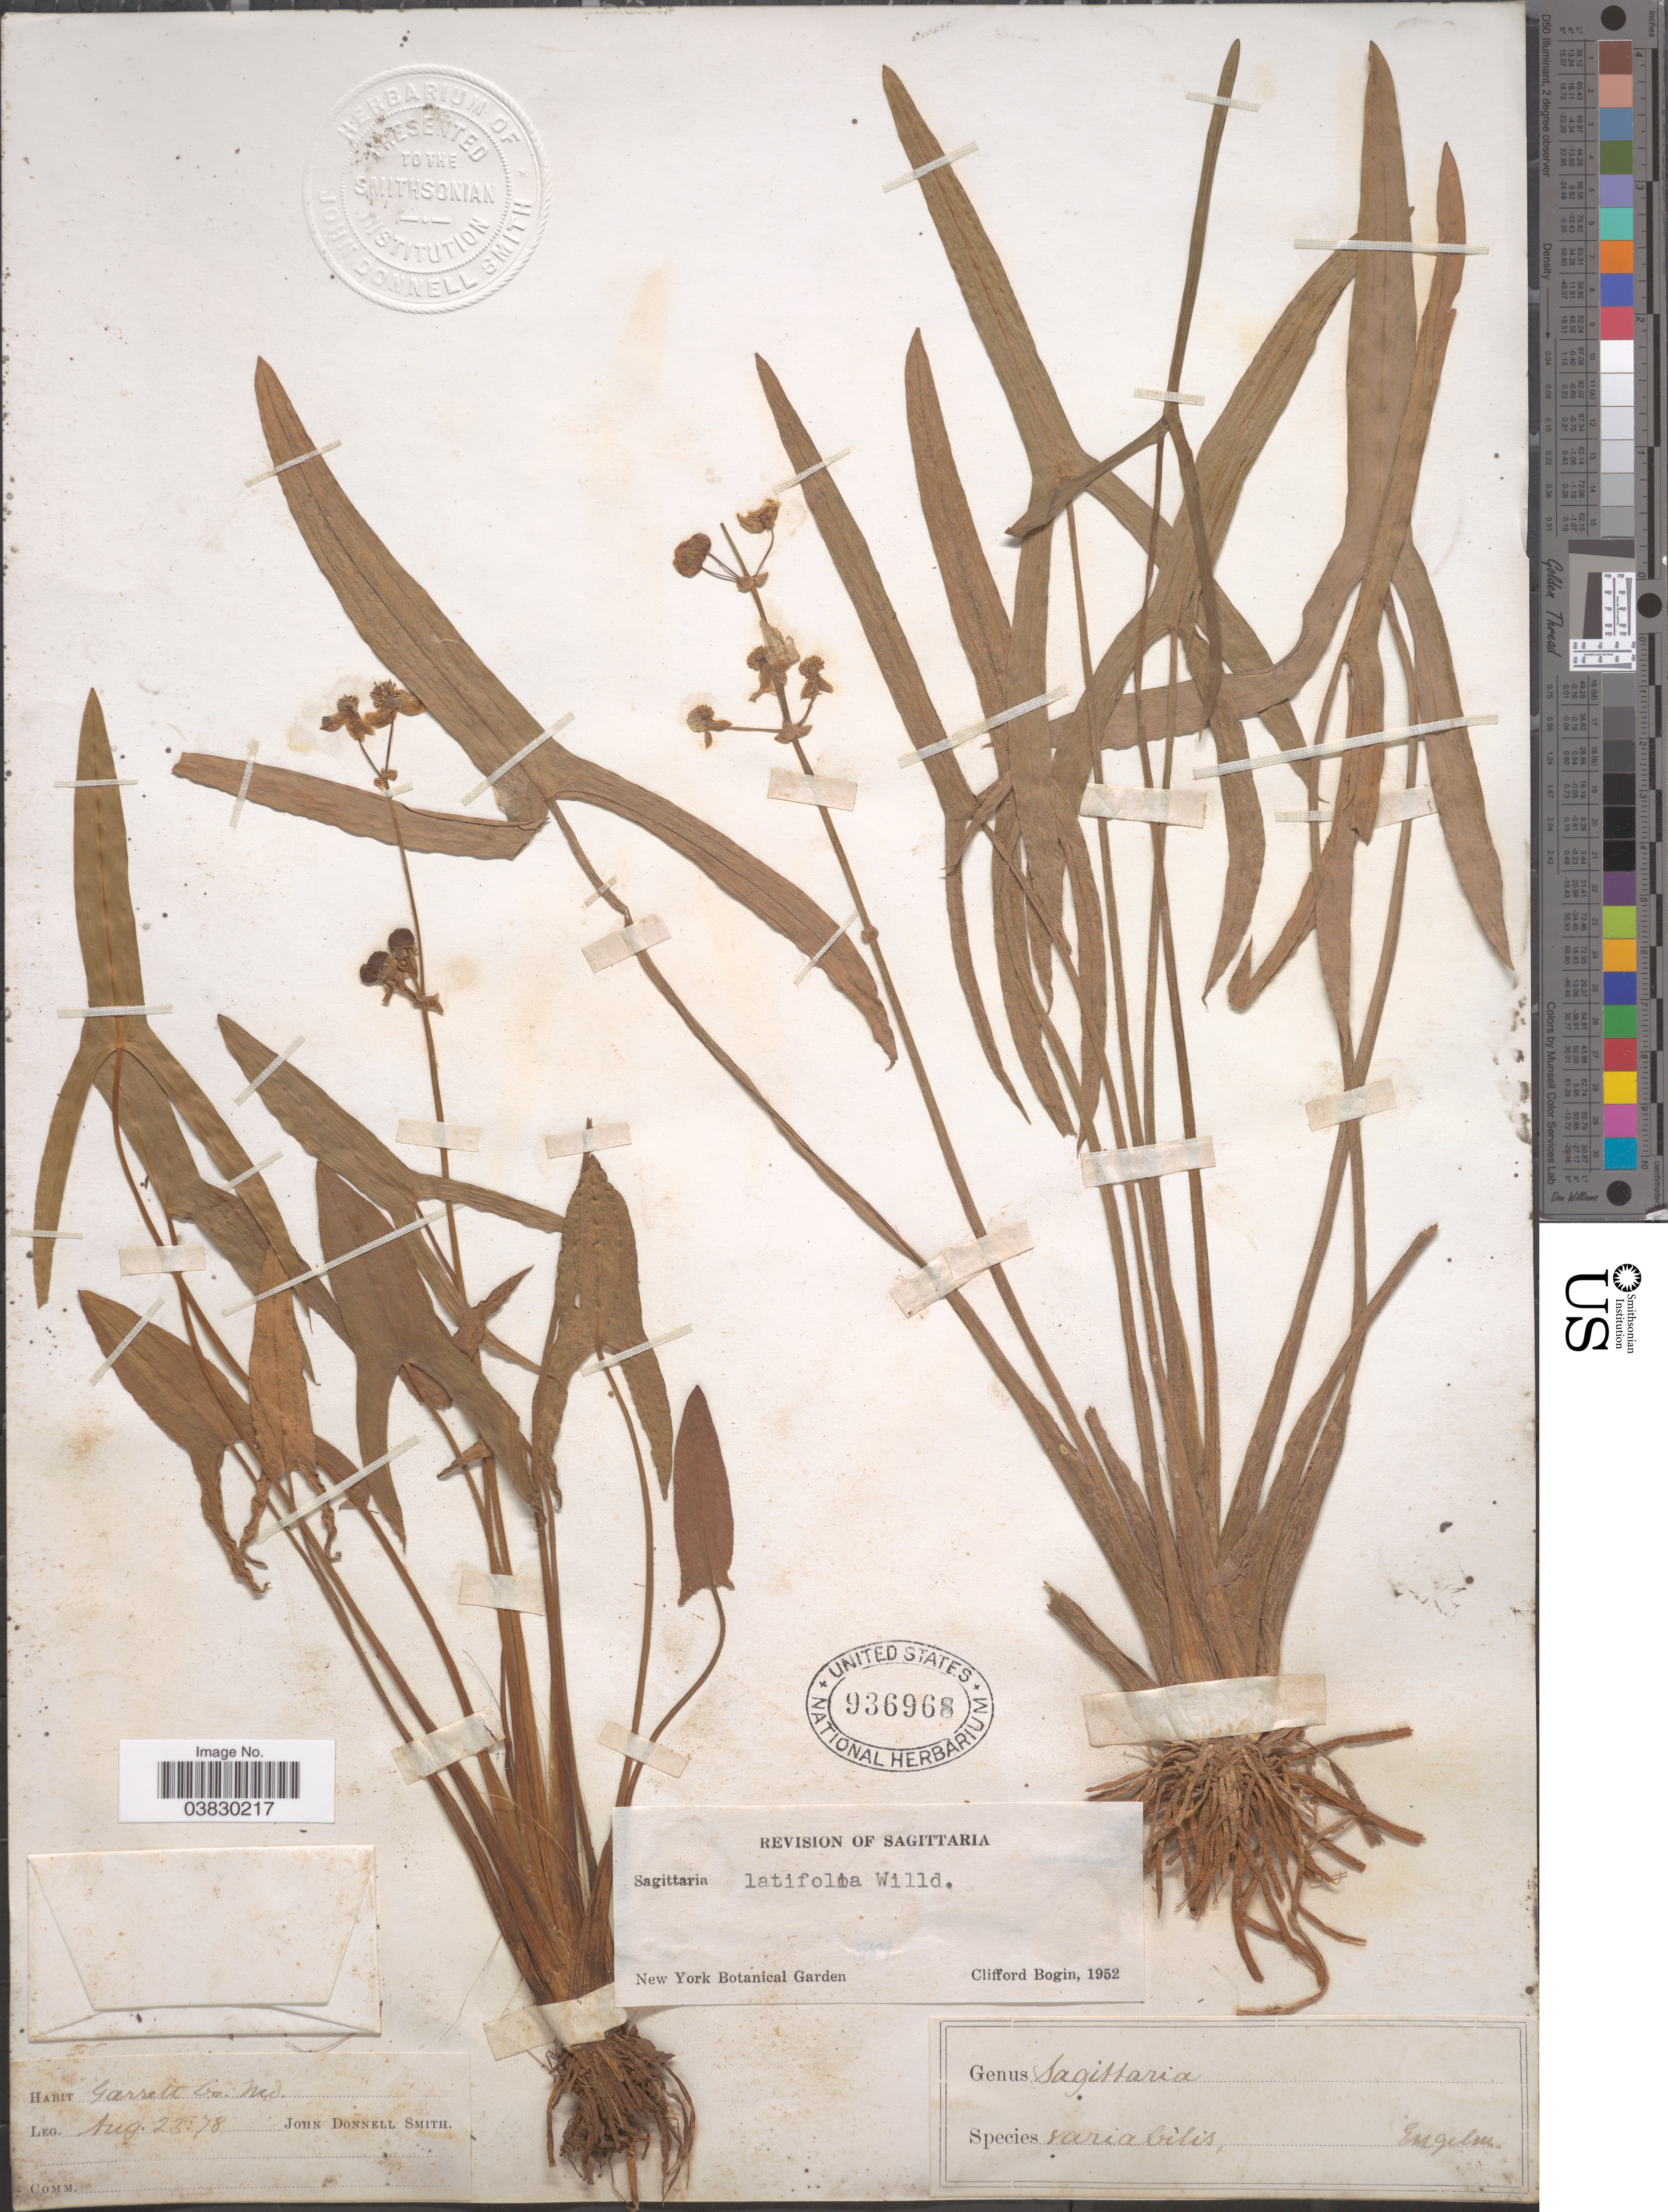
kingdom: Plantae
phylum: Tracheophyta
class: Liliopsida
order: Alismatales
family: Alismataceae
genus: Sagittaria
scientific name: Sagittaria latifolia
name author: Willd.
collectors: J. Donnell Smith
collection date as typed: Transcribed d/m/y: 23/8/78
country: United States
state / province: Maryland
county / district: Garrett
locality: Garrett Co.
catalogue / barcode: US 936968